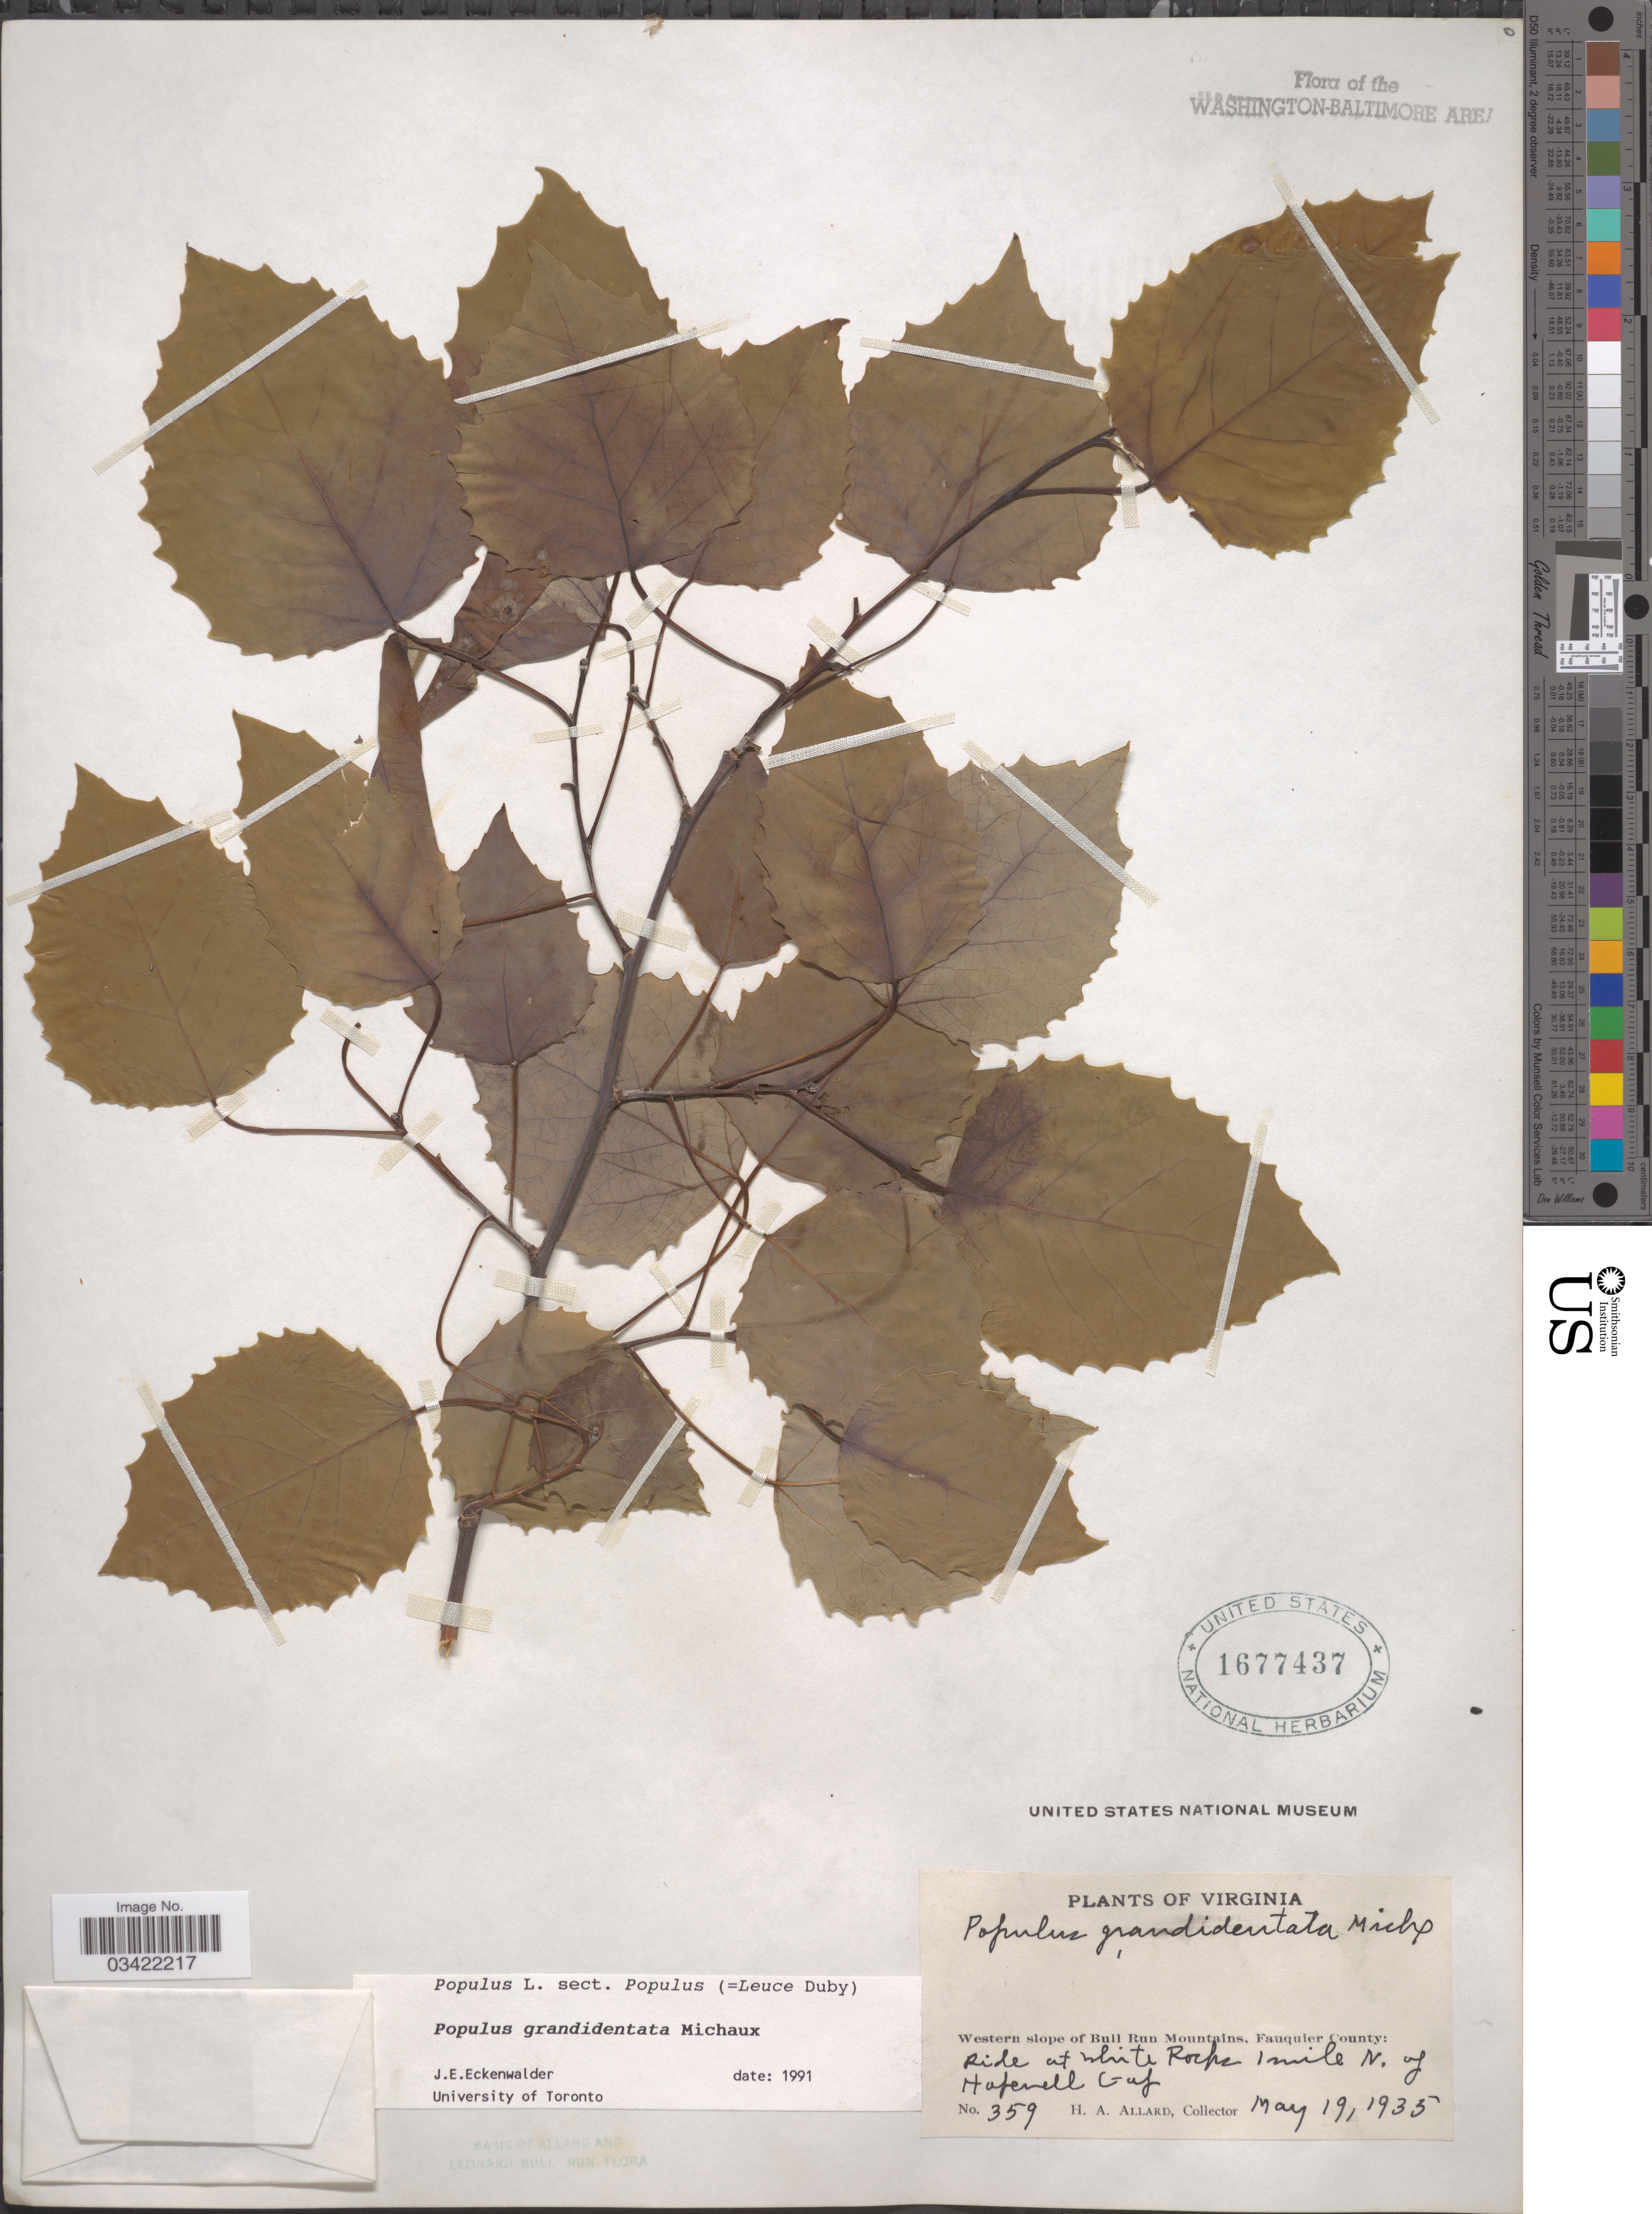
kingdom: Plantae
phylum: Tracheophyta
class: Magnoliopsida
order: Malpighiales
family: Salicaceae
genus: Populus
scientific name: Populus grandidentata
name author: Michx.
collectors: H. A. Allard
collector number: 359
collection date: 1935-05-19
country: United States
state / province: Virginia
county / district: Fauquier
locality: Western slope of Bull Run Mountains, Fauquier County: Ride at White Rocks 1 mile N. of Hopewell Gap.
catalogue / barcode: US 1677437